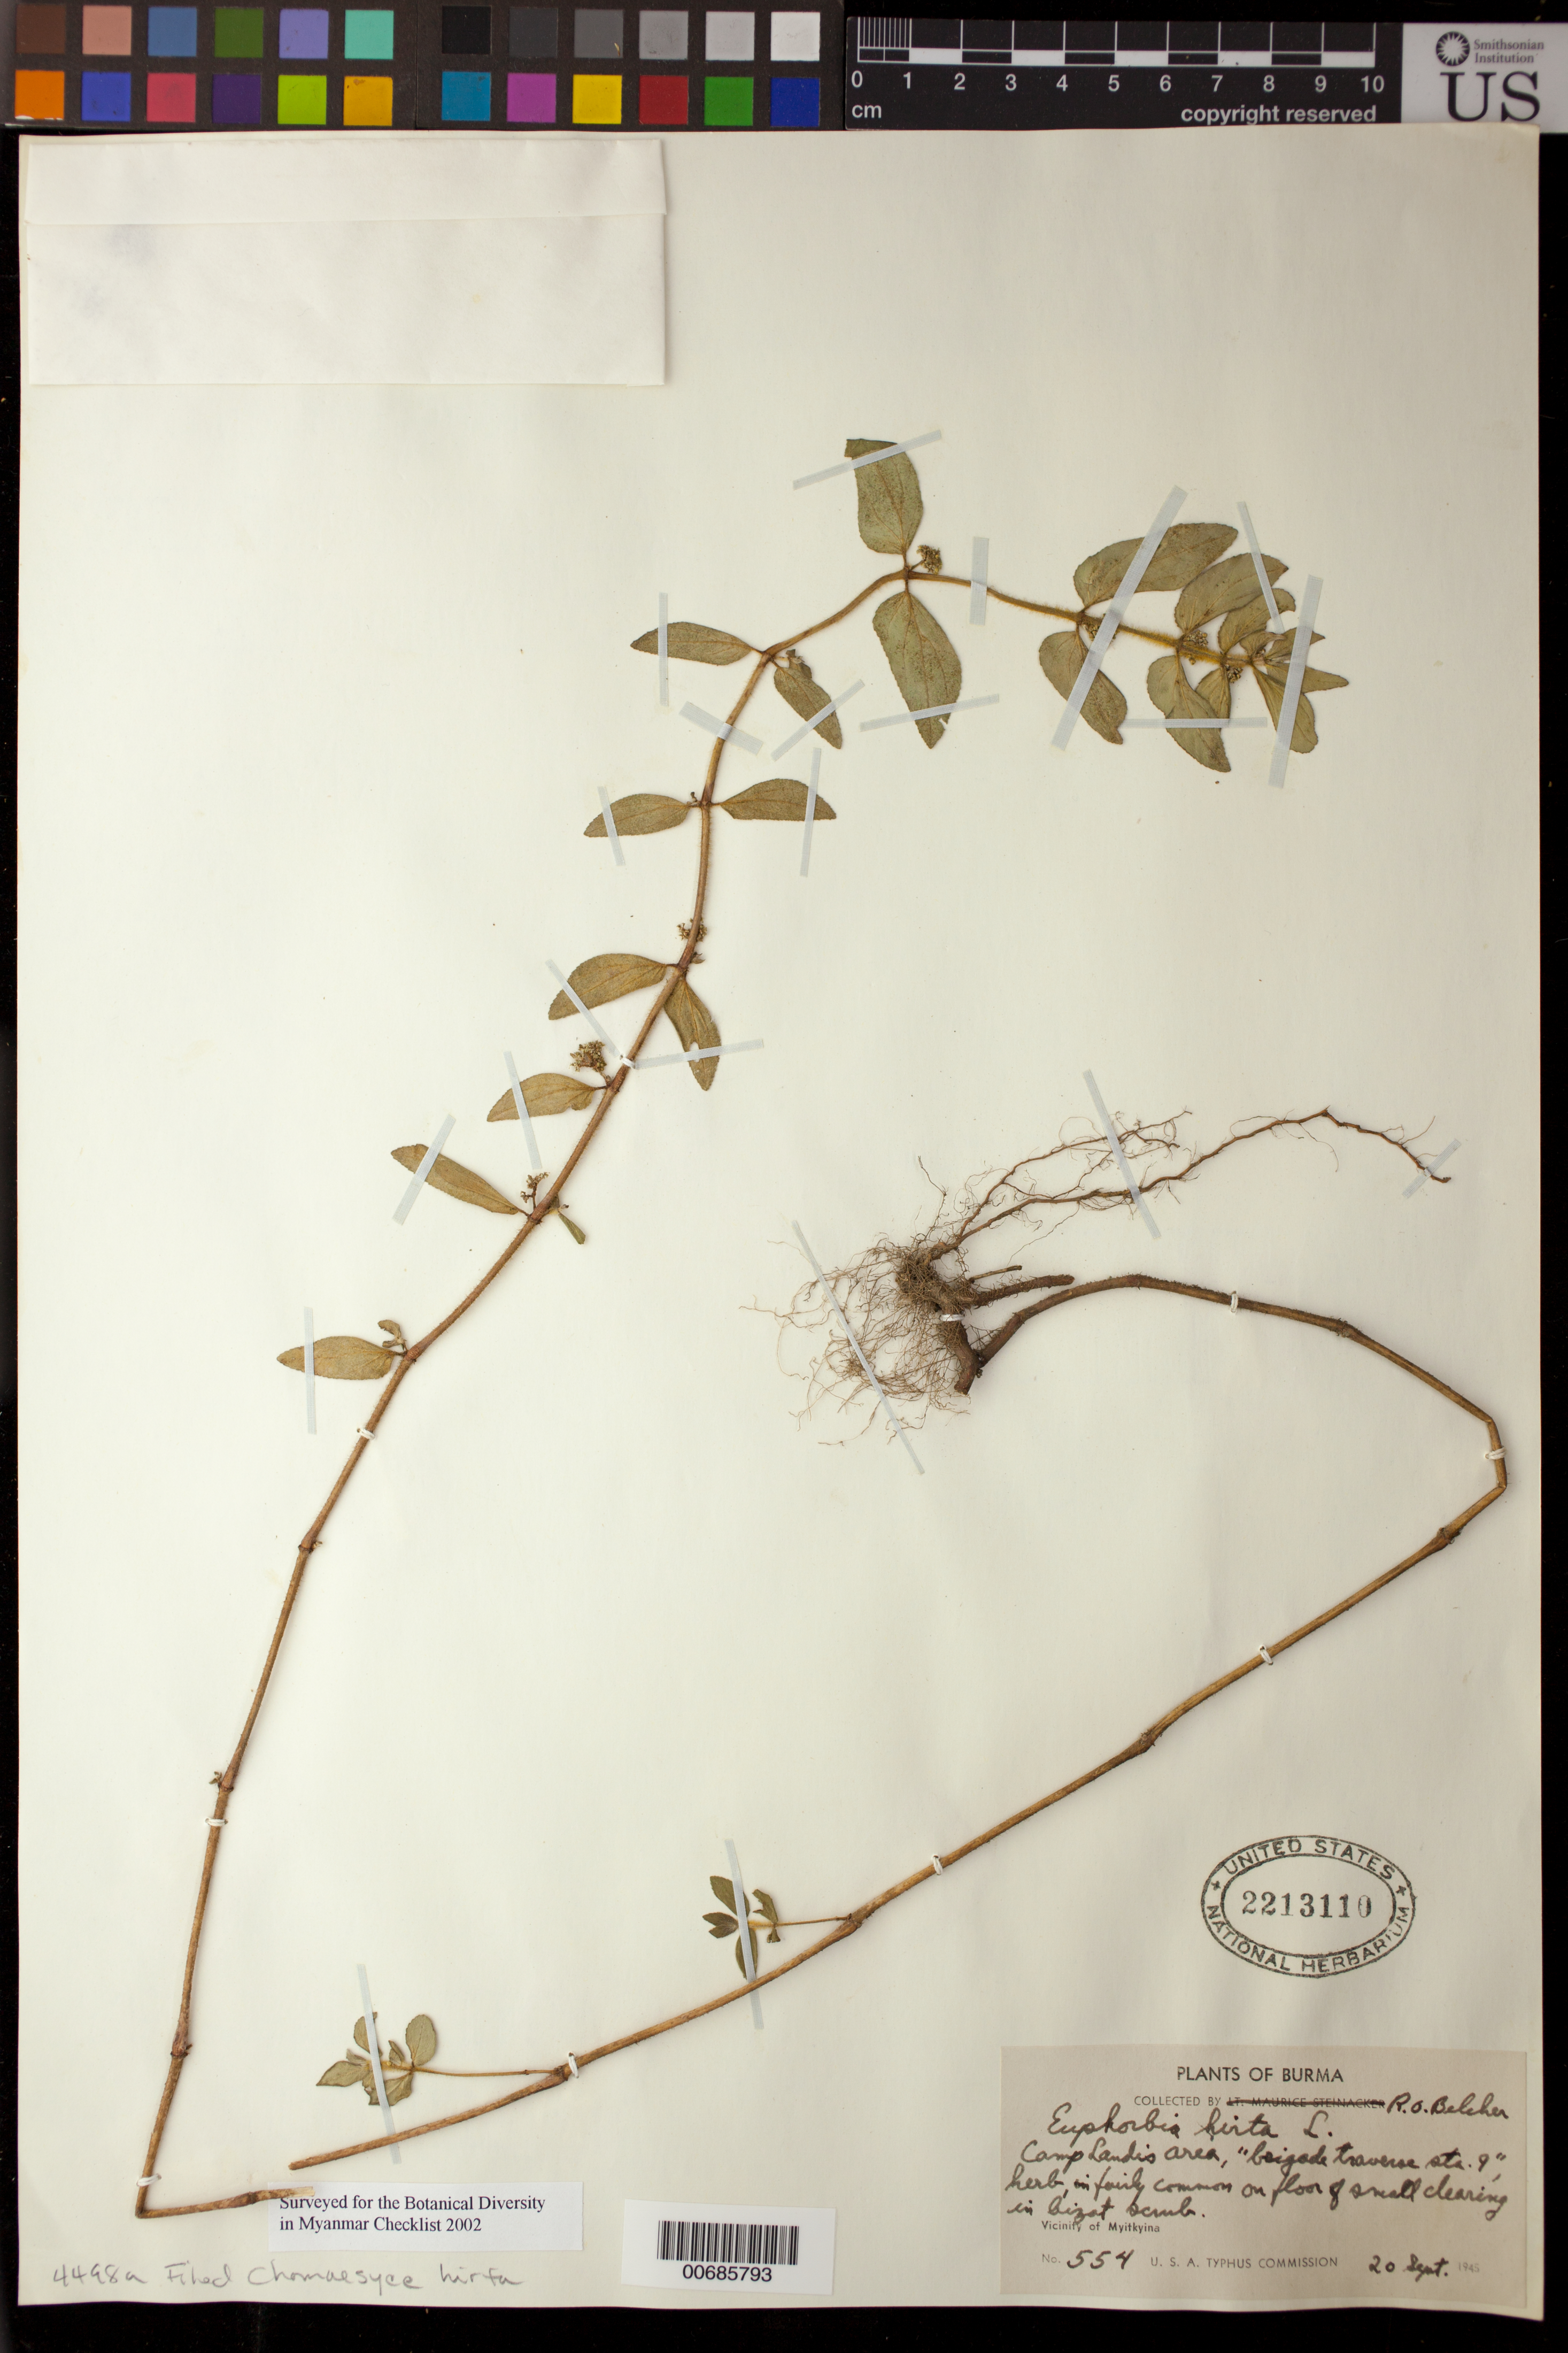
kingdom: Plantae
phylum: Tracheophyta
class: Magnoliopsida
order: Malpighiales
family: Euphorbiaceae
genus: Euphorbia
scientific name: Euphorbia hirta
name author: L.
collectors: R. Belcher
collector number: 554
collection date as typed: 20 Sep 1945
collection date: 1945-09-20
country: Myanmar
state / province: Kachin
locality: Myitkyina, Camp Landis Area, Sta. 9, Brigade Traverse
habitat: Small clearing, in scrub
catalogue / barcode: US 2213110